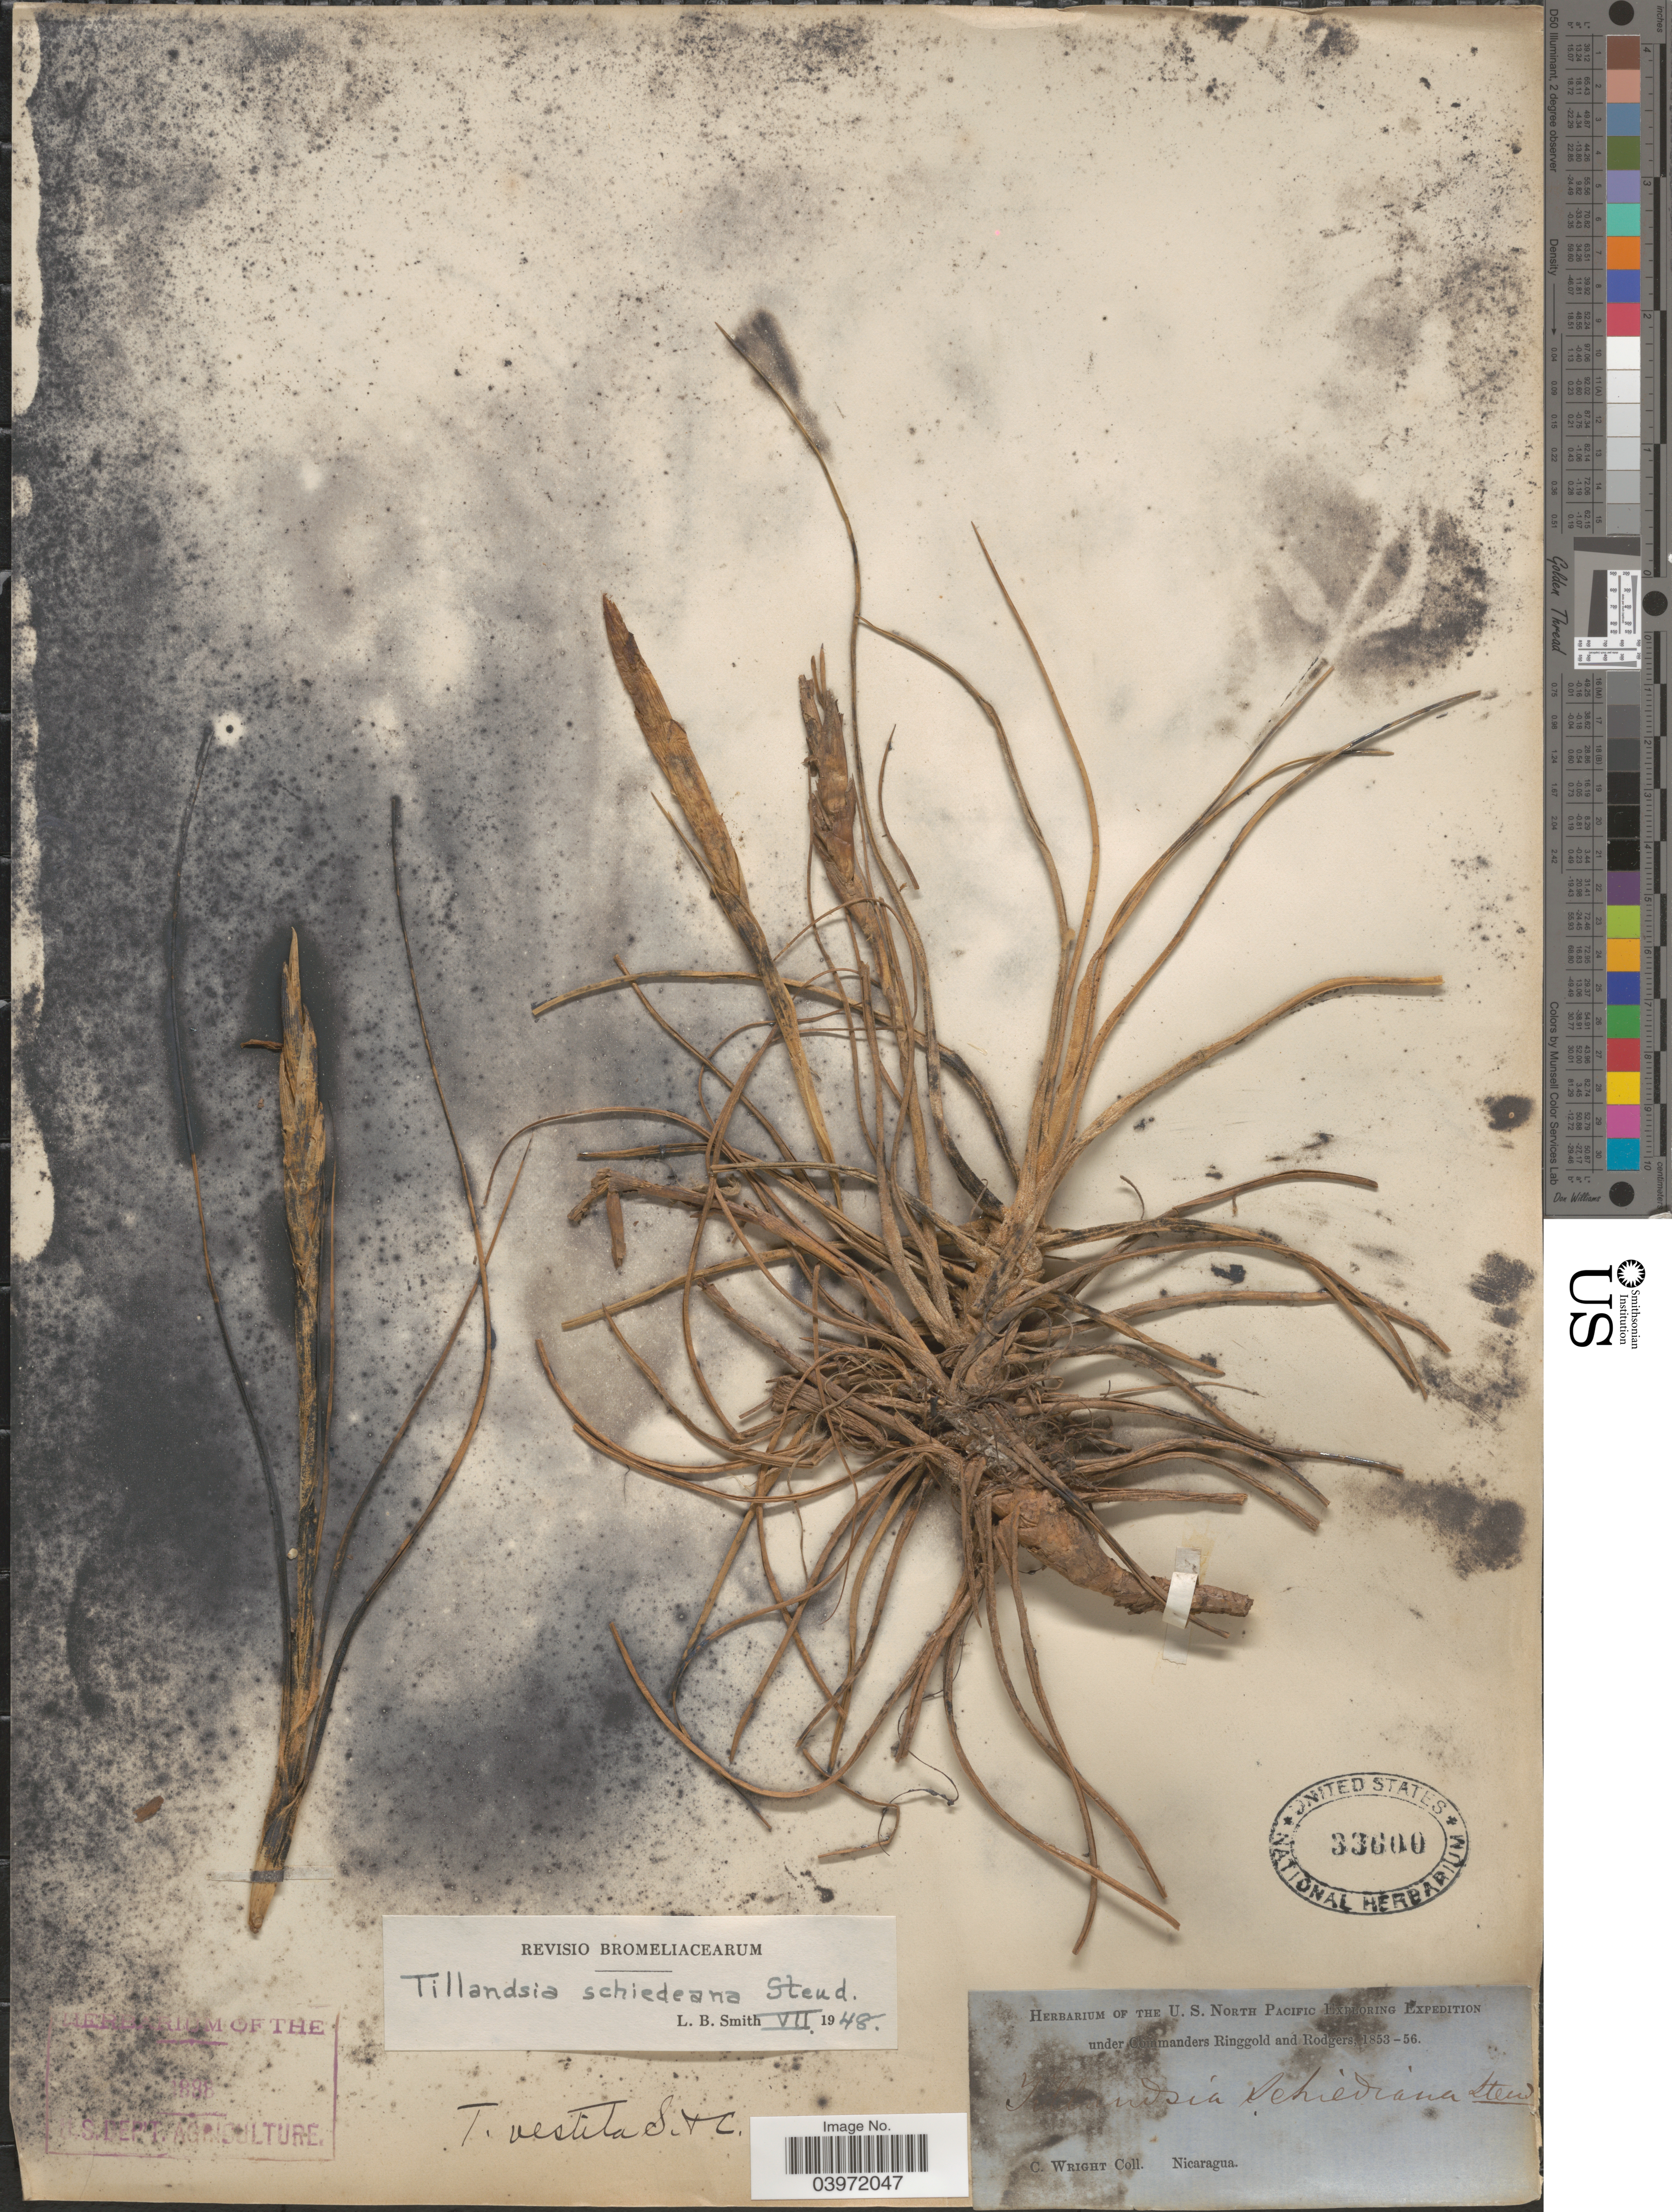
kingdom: Plantae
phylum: Tracheophyta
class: Liliopsida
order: Poales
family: Bromeliaceae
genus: Tillandsia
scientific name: Tillandsia schiedeana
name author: Steud.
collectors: C. Wright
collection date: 1853/1856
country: Nicaragua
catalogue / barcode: US 33600